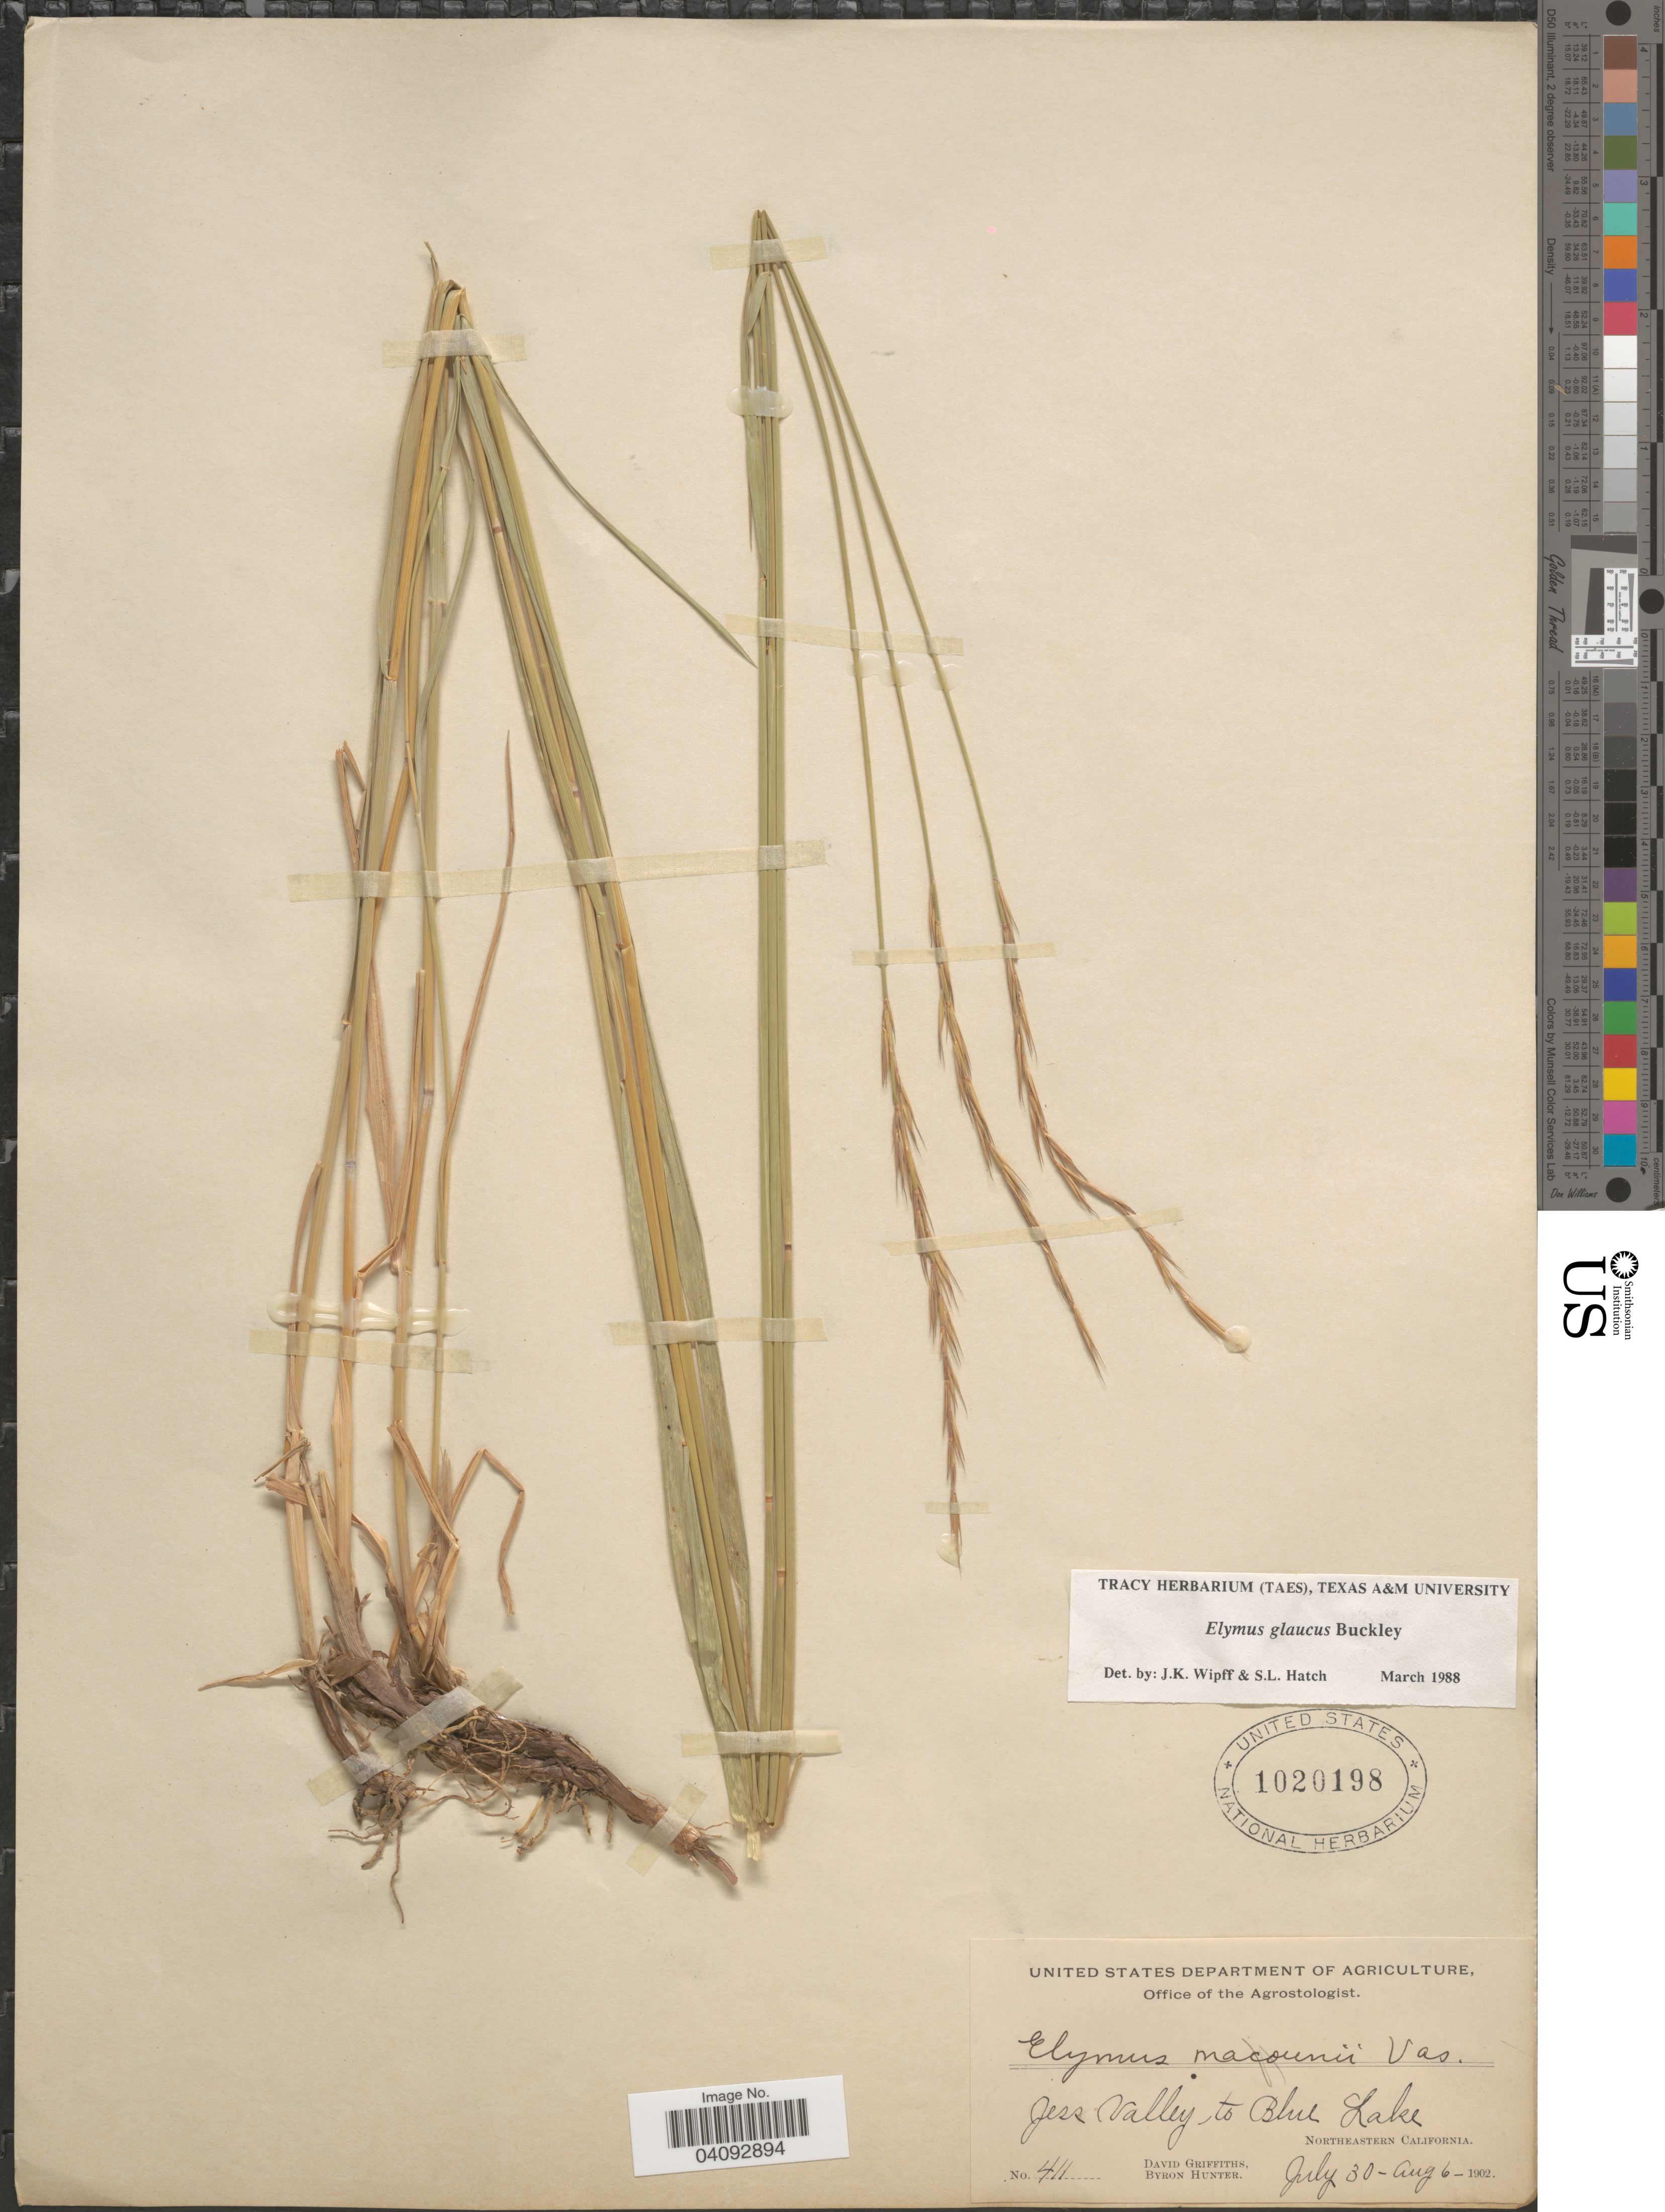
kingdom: Plantae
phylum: Tracheophyta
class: Liliopsida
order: Poales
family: Poaceae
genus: Elymus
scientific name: Elymus glaucus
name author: Buckley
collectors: D. Griffiths & B. Hunter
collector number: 411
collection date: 1902-07-30/1902-08-06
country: United States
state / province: California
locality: Jess Valley to Blue Lake. Northeastern California.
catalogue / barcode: US 1020198